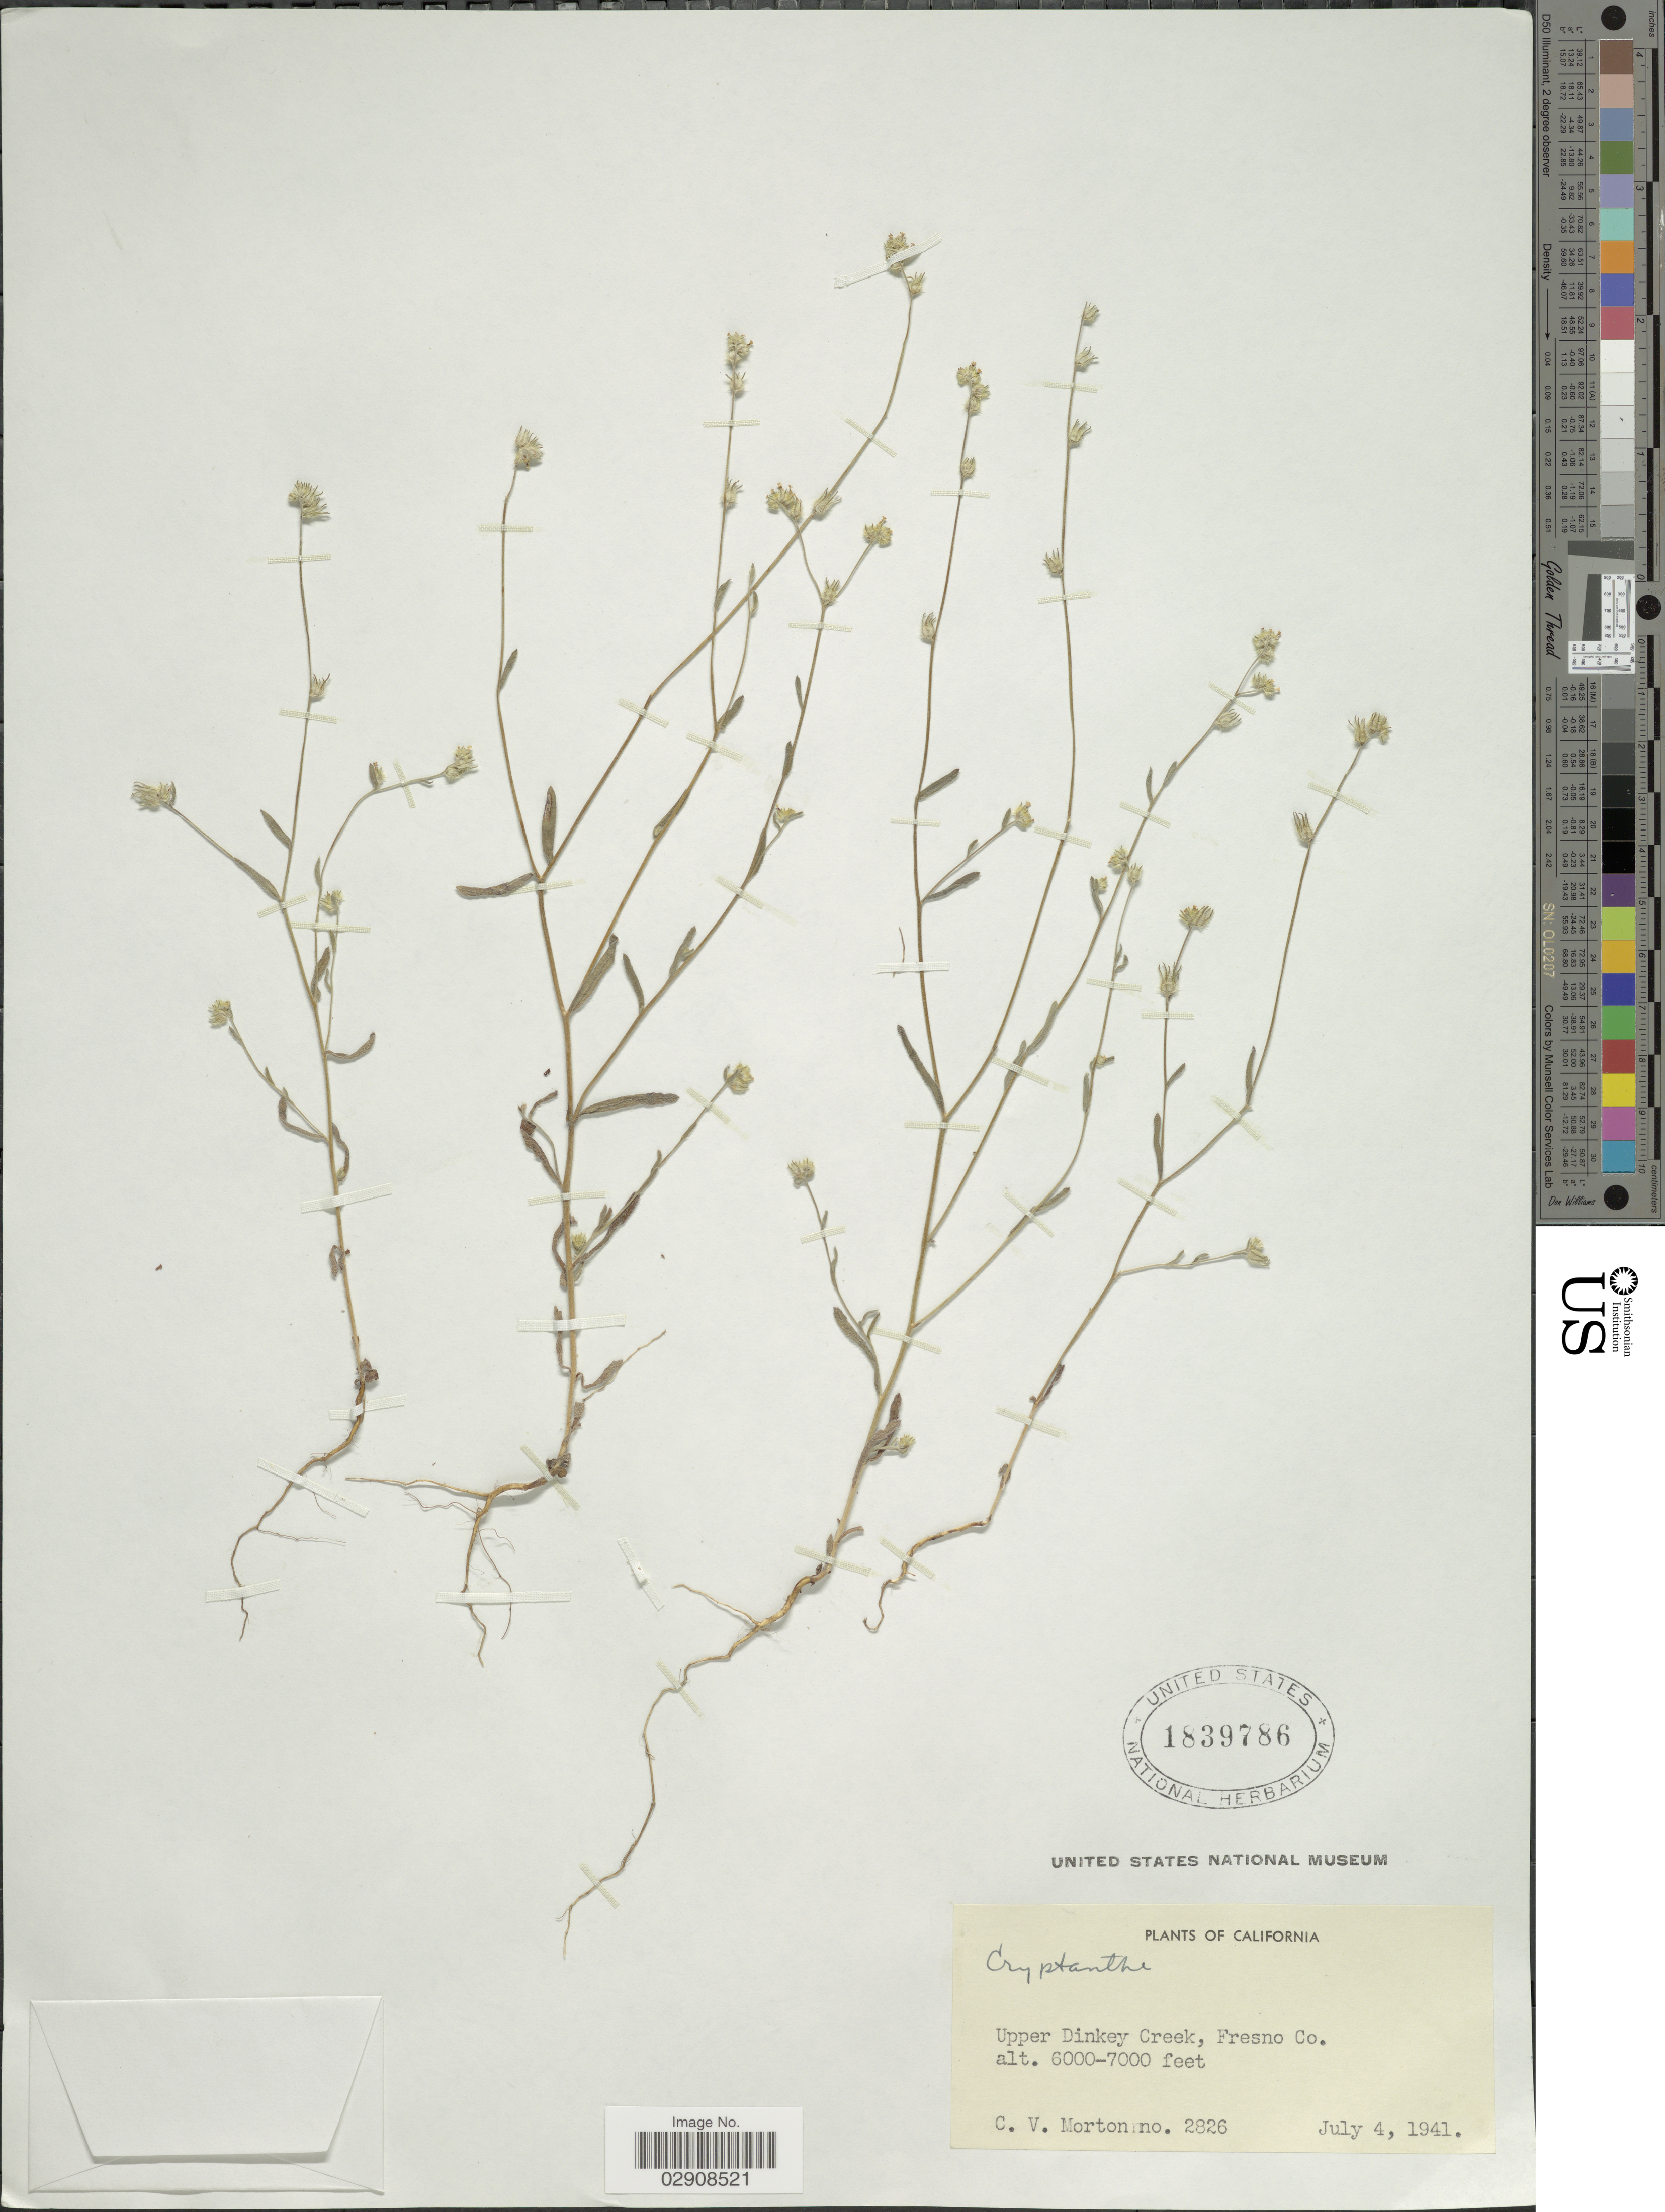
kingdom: Plantae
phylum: Tracheophyta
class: Magnoliopsida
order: Boraginales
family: Boraginaceae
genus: Cryptantha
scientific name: Cryptantha sp.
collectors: C. V. Morton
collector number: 2826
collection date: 1941-07-04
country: United States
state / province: California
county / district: Fresno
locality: Upper Dinkey Creek, Fresno Co.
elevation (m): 1829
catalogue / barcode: US 1839786